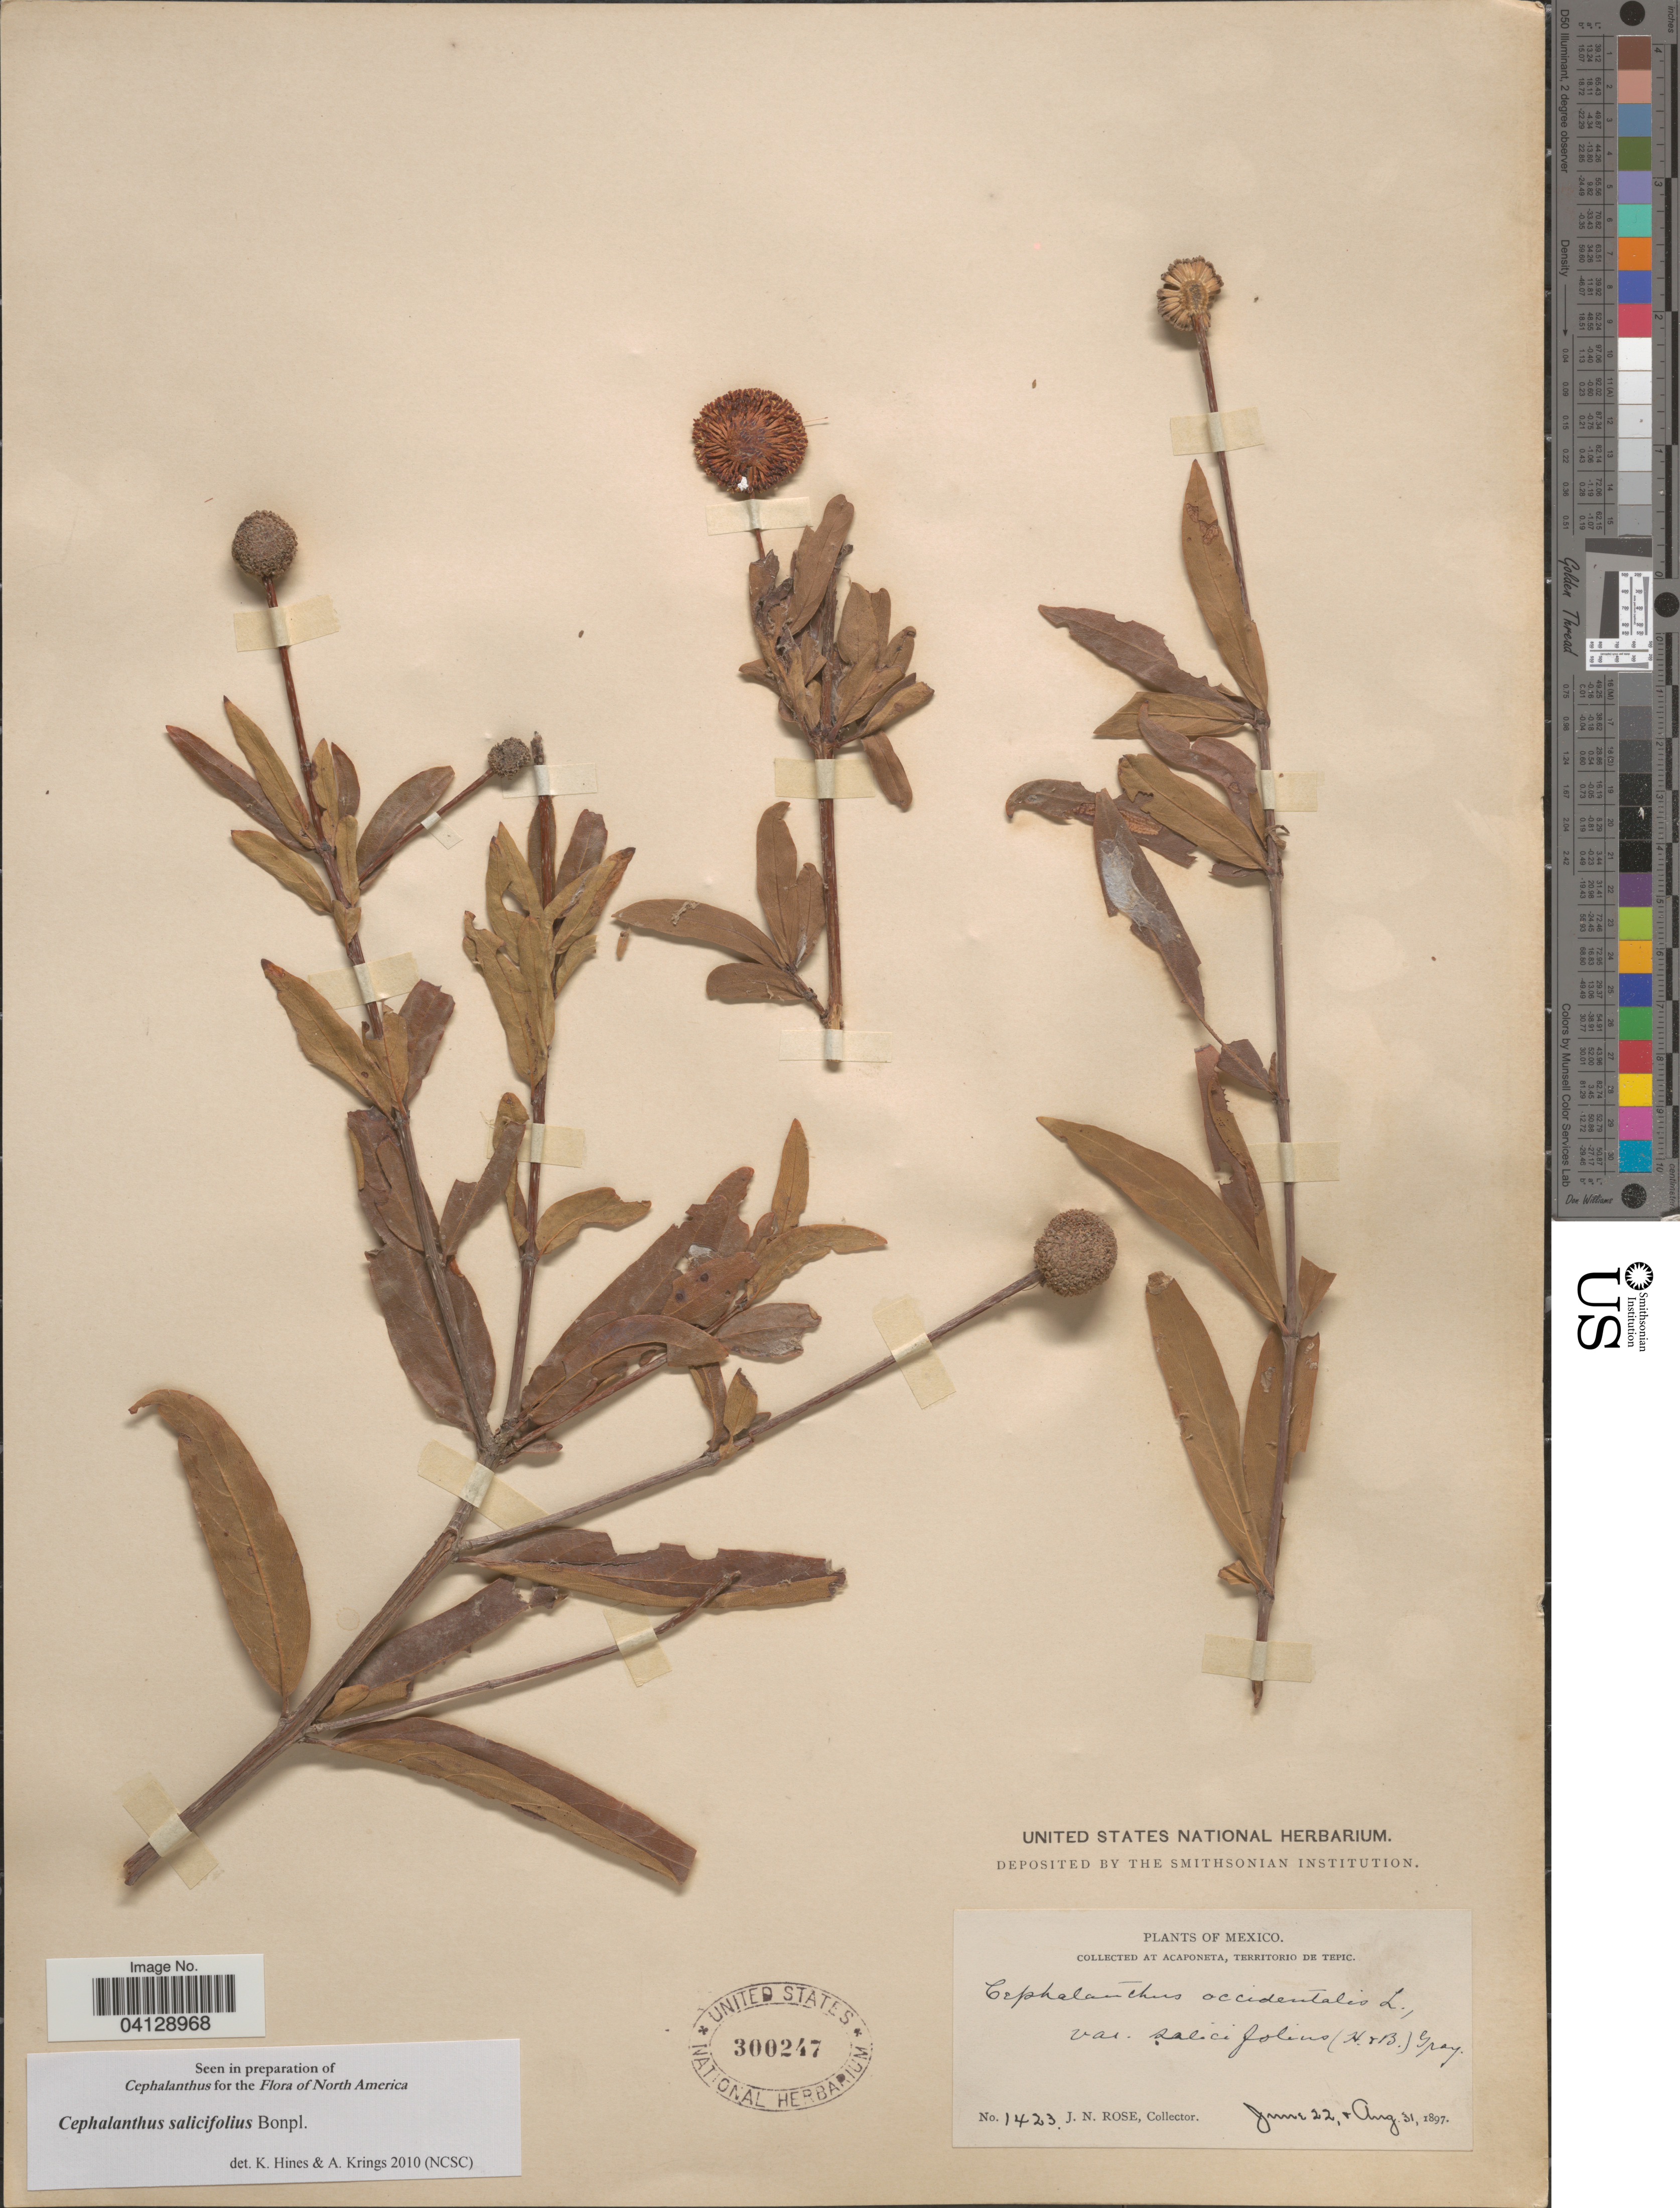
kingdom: Plantae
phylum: Tracheophyta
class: Magnoliopsida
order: Gentianales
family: Rubiaceae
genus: Cephalanthus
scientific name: Cephalanthus salicifolius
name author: Bonpl.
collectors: J. N. Rose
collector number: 1423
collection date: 1897-06-22/1897-08-31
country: Mexico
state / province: Nayarit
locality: At Acaponeta, Territorio de Tepic.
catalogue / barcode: US 300247